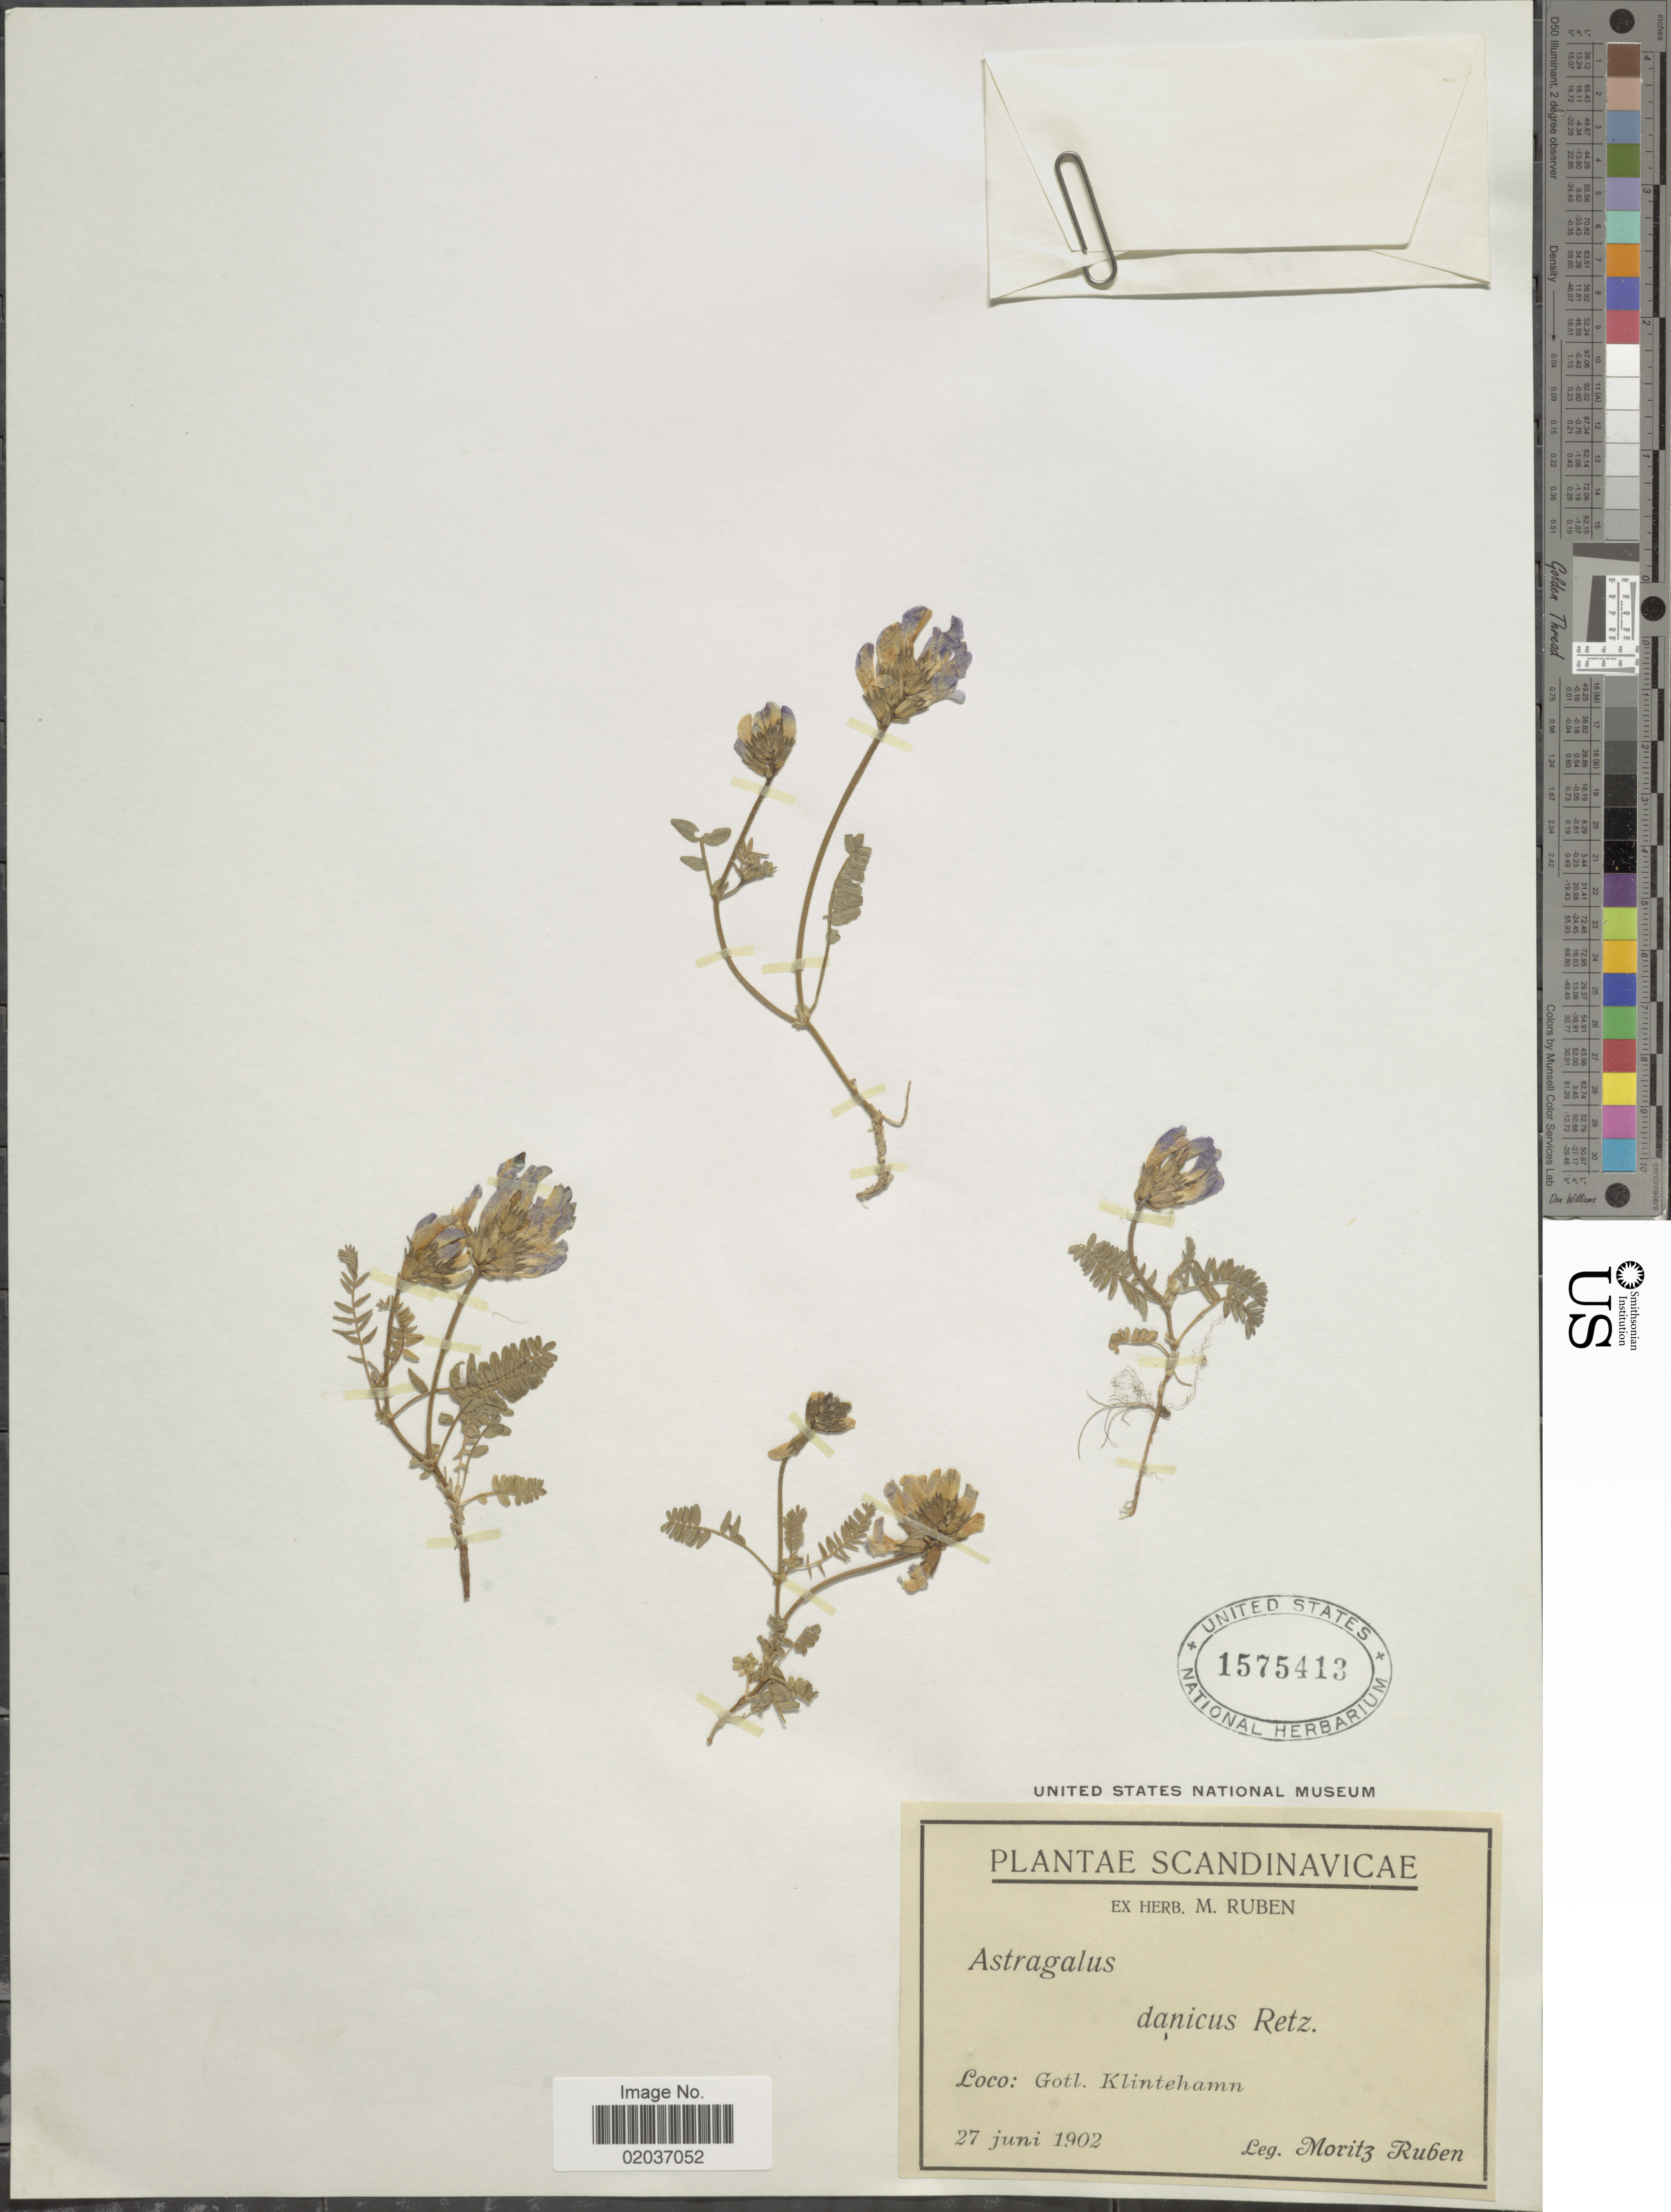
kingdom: Plantae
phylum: Tracheophyta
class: Magnoliopsida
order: Fabales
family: Fabaceae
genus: Astragalus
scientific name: Astragalus danicus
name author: Retz.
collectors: M. Rubén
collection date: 1902-06-27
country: Sweden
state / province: Gotland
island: Gotland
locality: Scandinavicae. Loco: Gotl. Klintehamn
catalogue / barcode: US 1575413